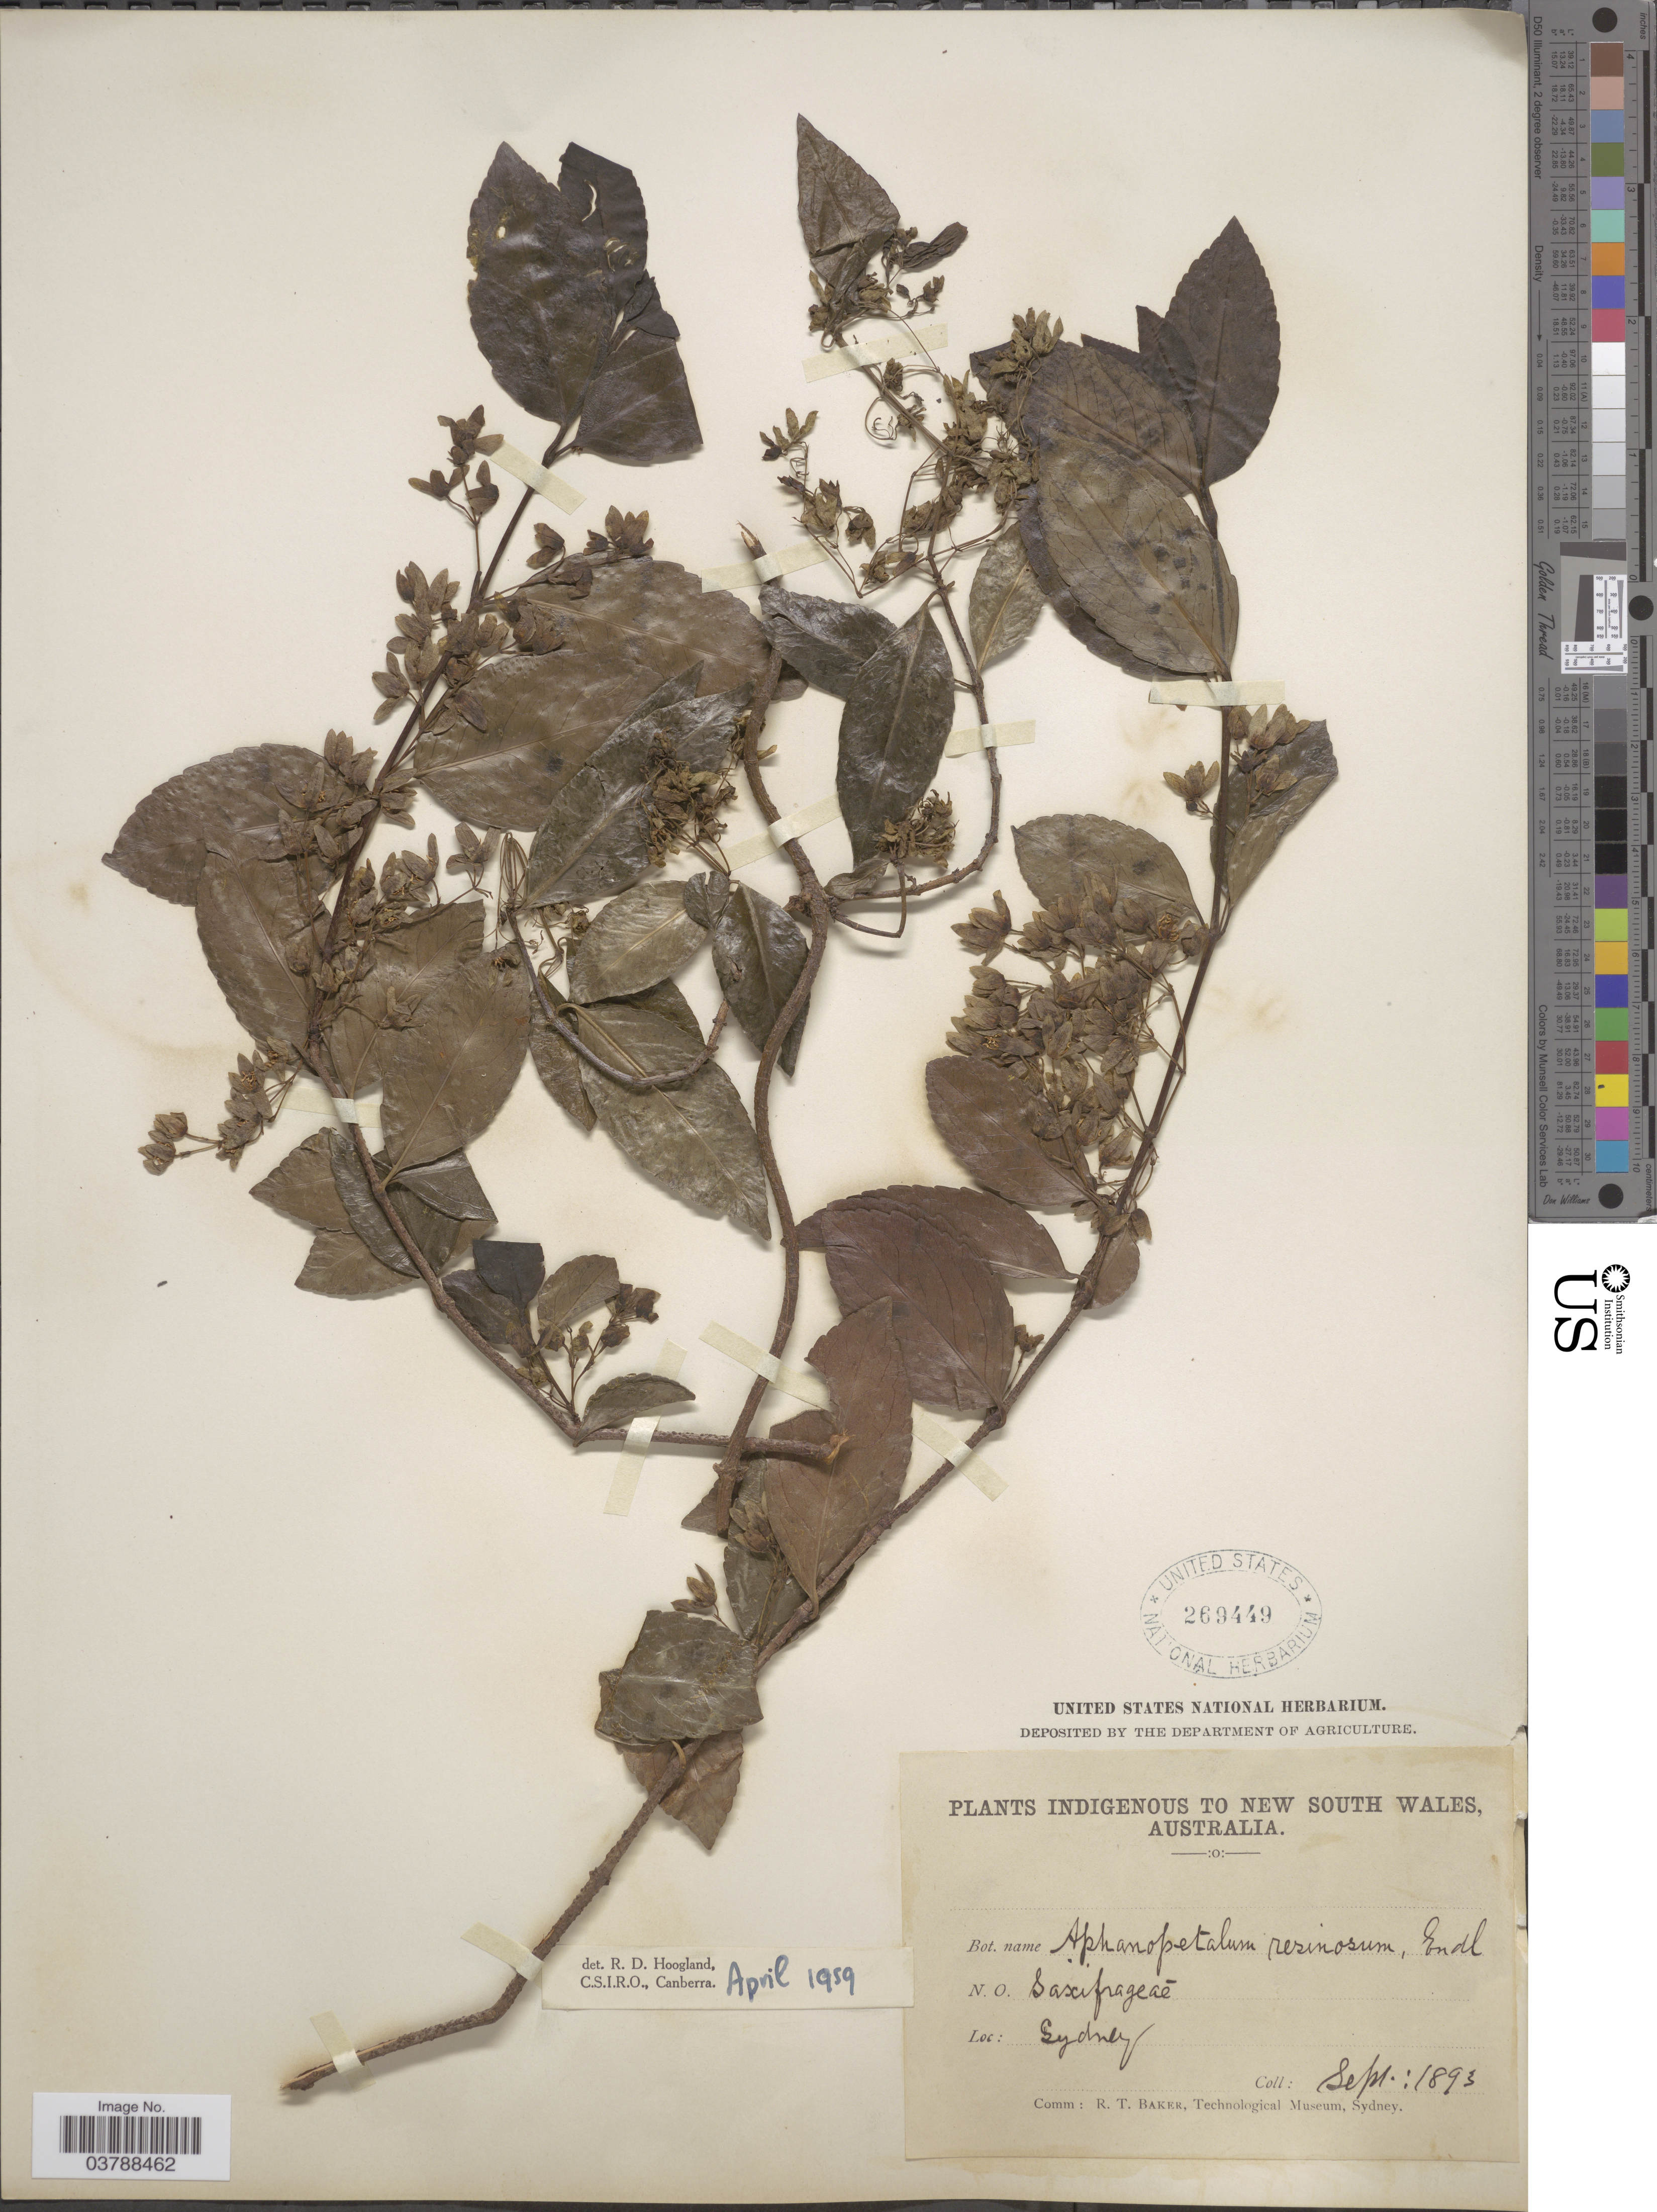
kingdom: Plantae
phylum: Tracheophyta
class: Magnoliopsida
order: Saxifragales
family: Aphanopetalaceae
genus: Aphanopetalum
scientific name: Aphanopetalum resinosum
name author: Endl.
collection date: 1893-09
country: Australia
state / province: New South Wales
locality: Sydney.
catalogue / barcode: US 269449